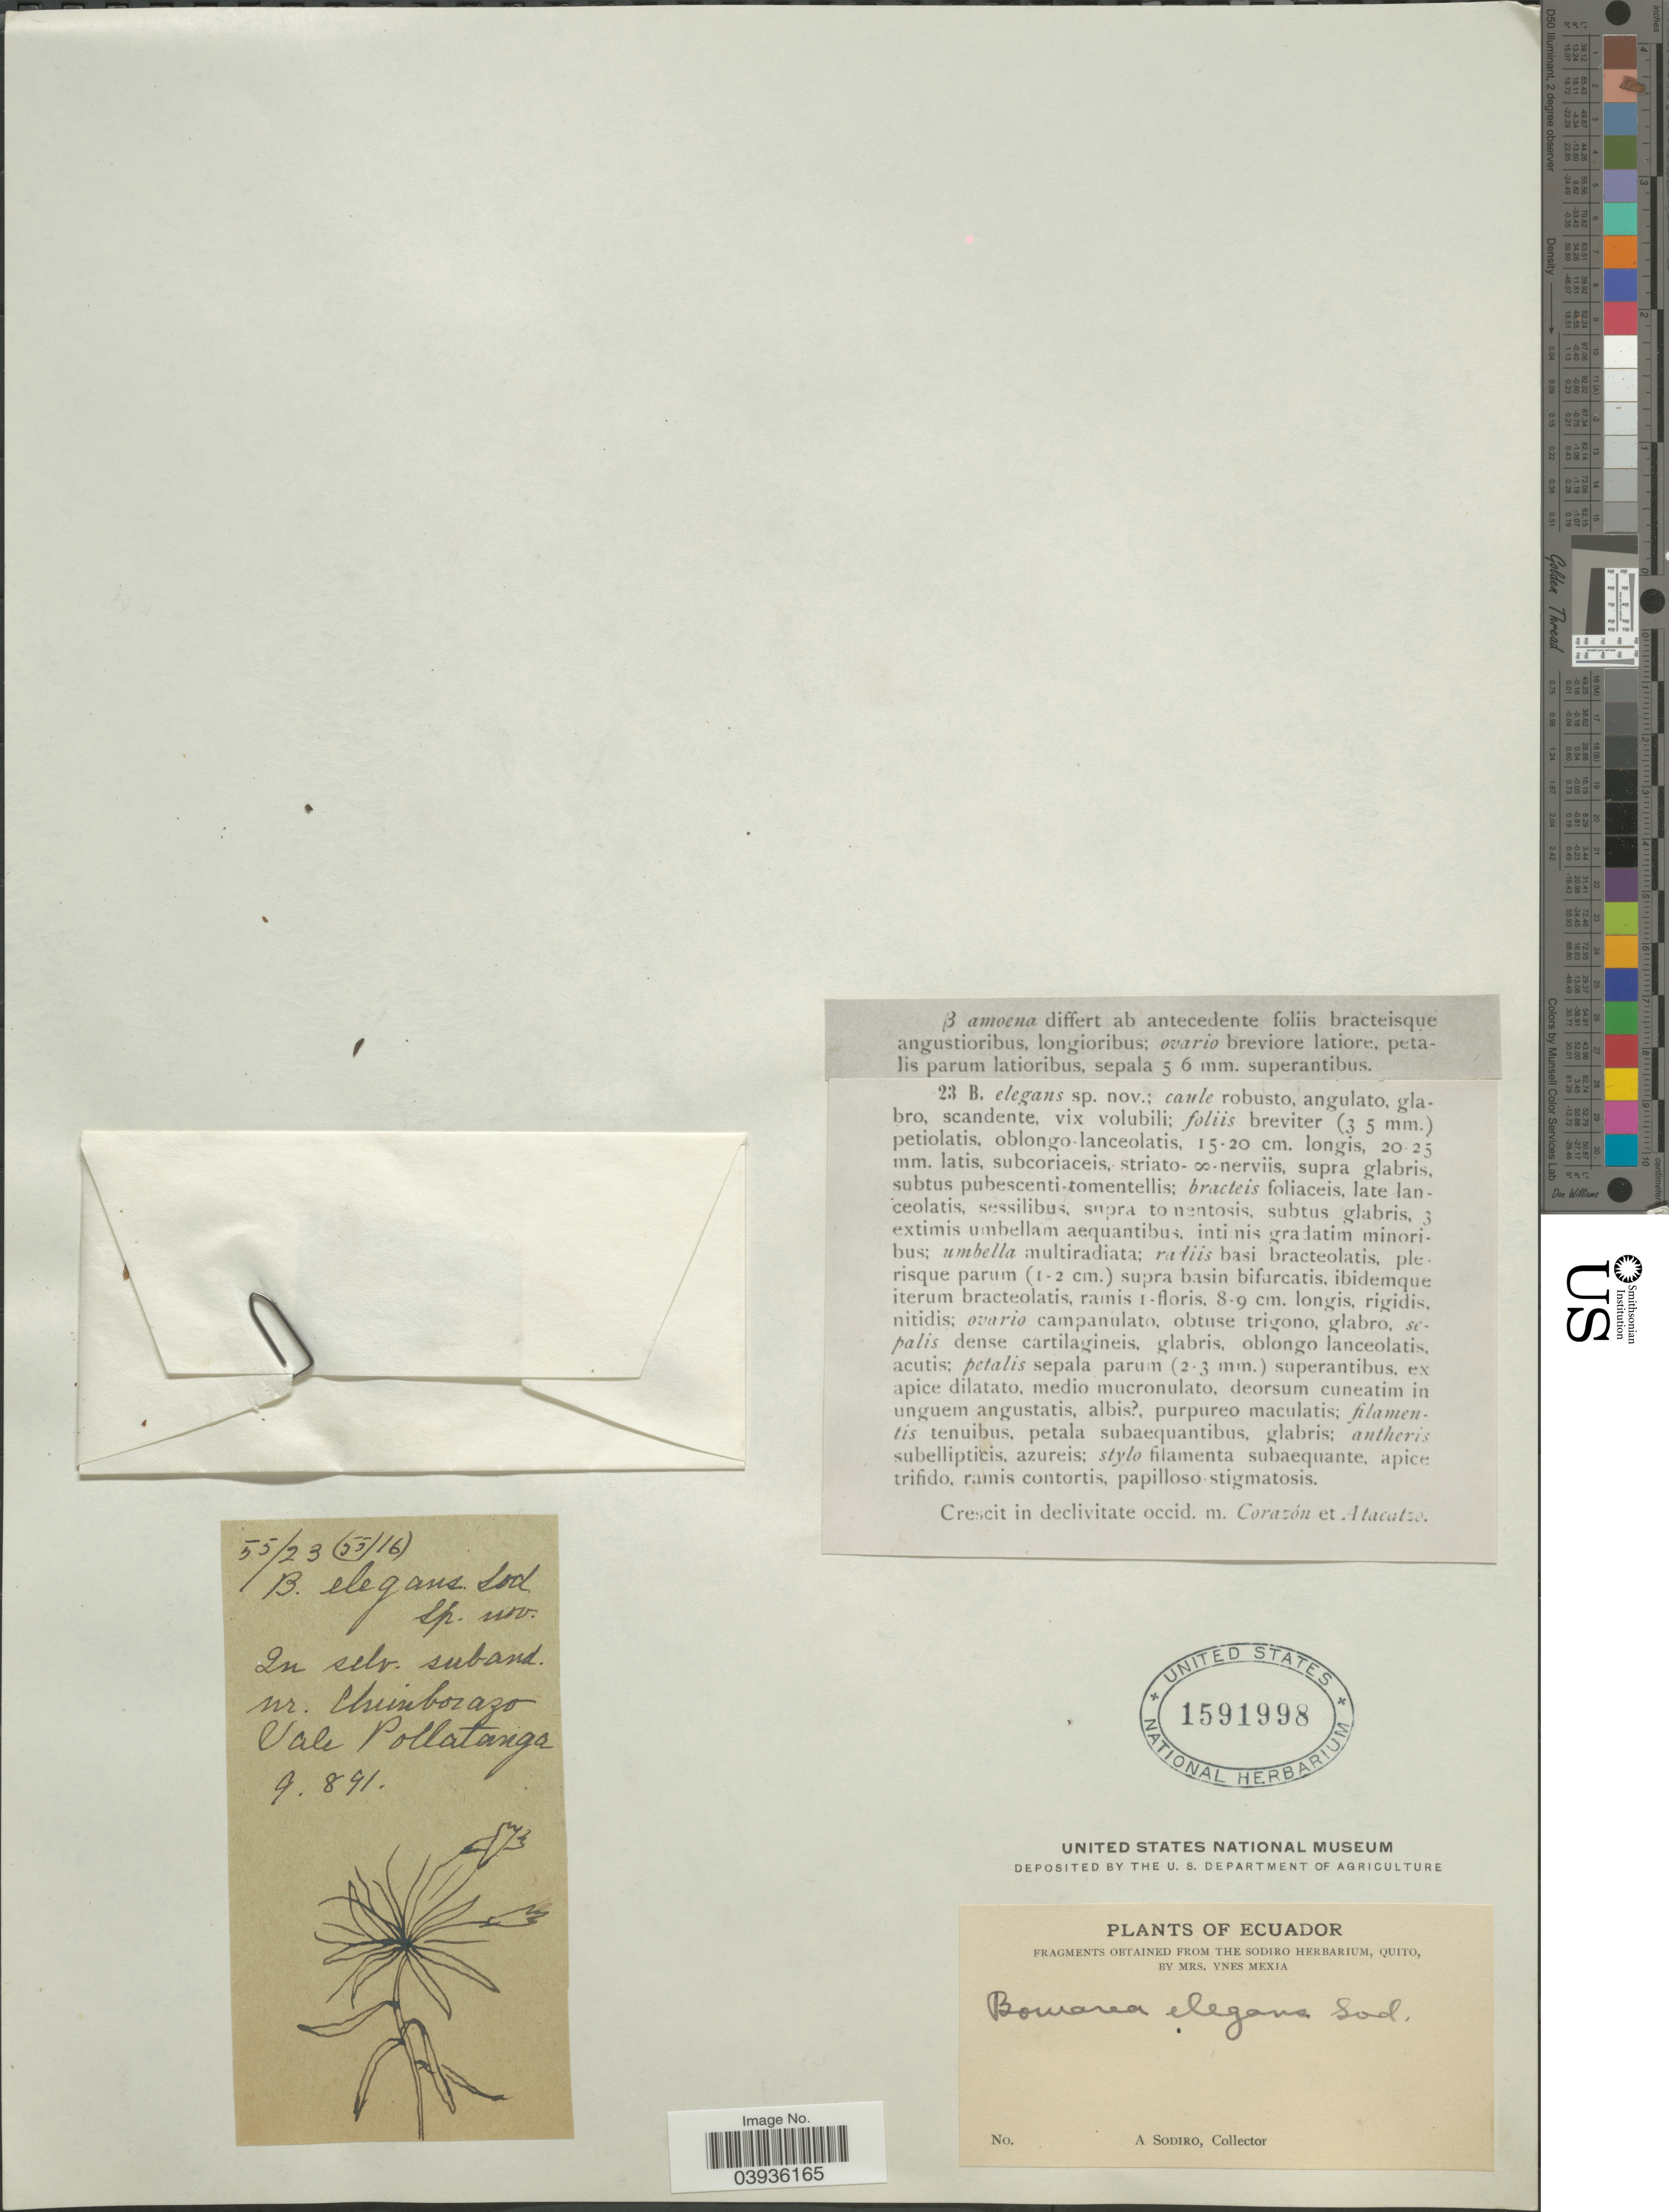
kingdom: Plantae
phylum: Tracheophyta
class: Liliopsida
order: Liliales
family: Alstroemeriaceae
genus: Bomarea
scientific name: Bomarea elegans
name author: Sodiro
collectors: A. Sodiro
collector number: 55/23 (55/16)?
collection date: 1891-09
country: Ecuador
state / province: Chimborazo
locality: In selv. suband. nr. Chimborazo Vale Pollatanga.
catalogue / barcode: US 1591998